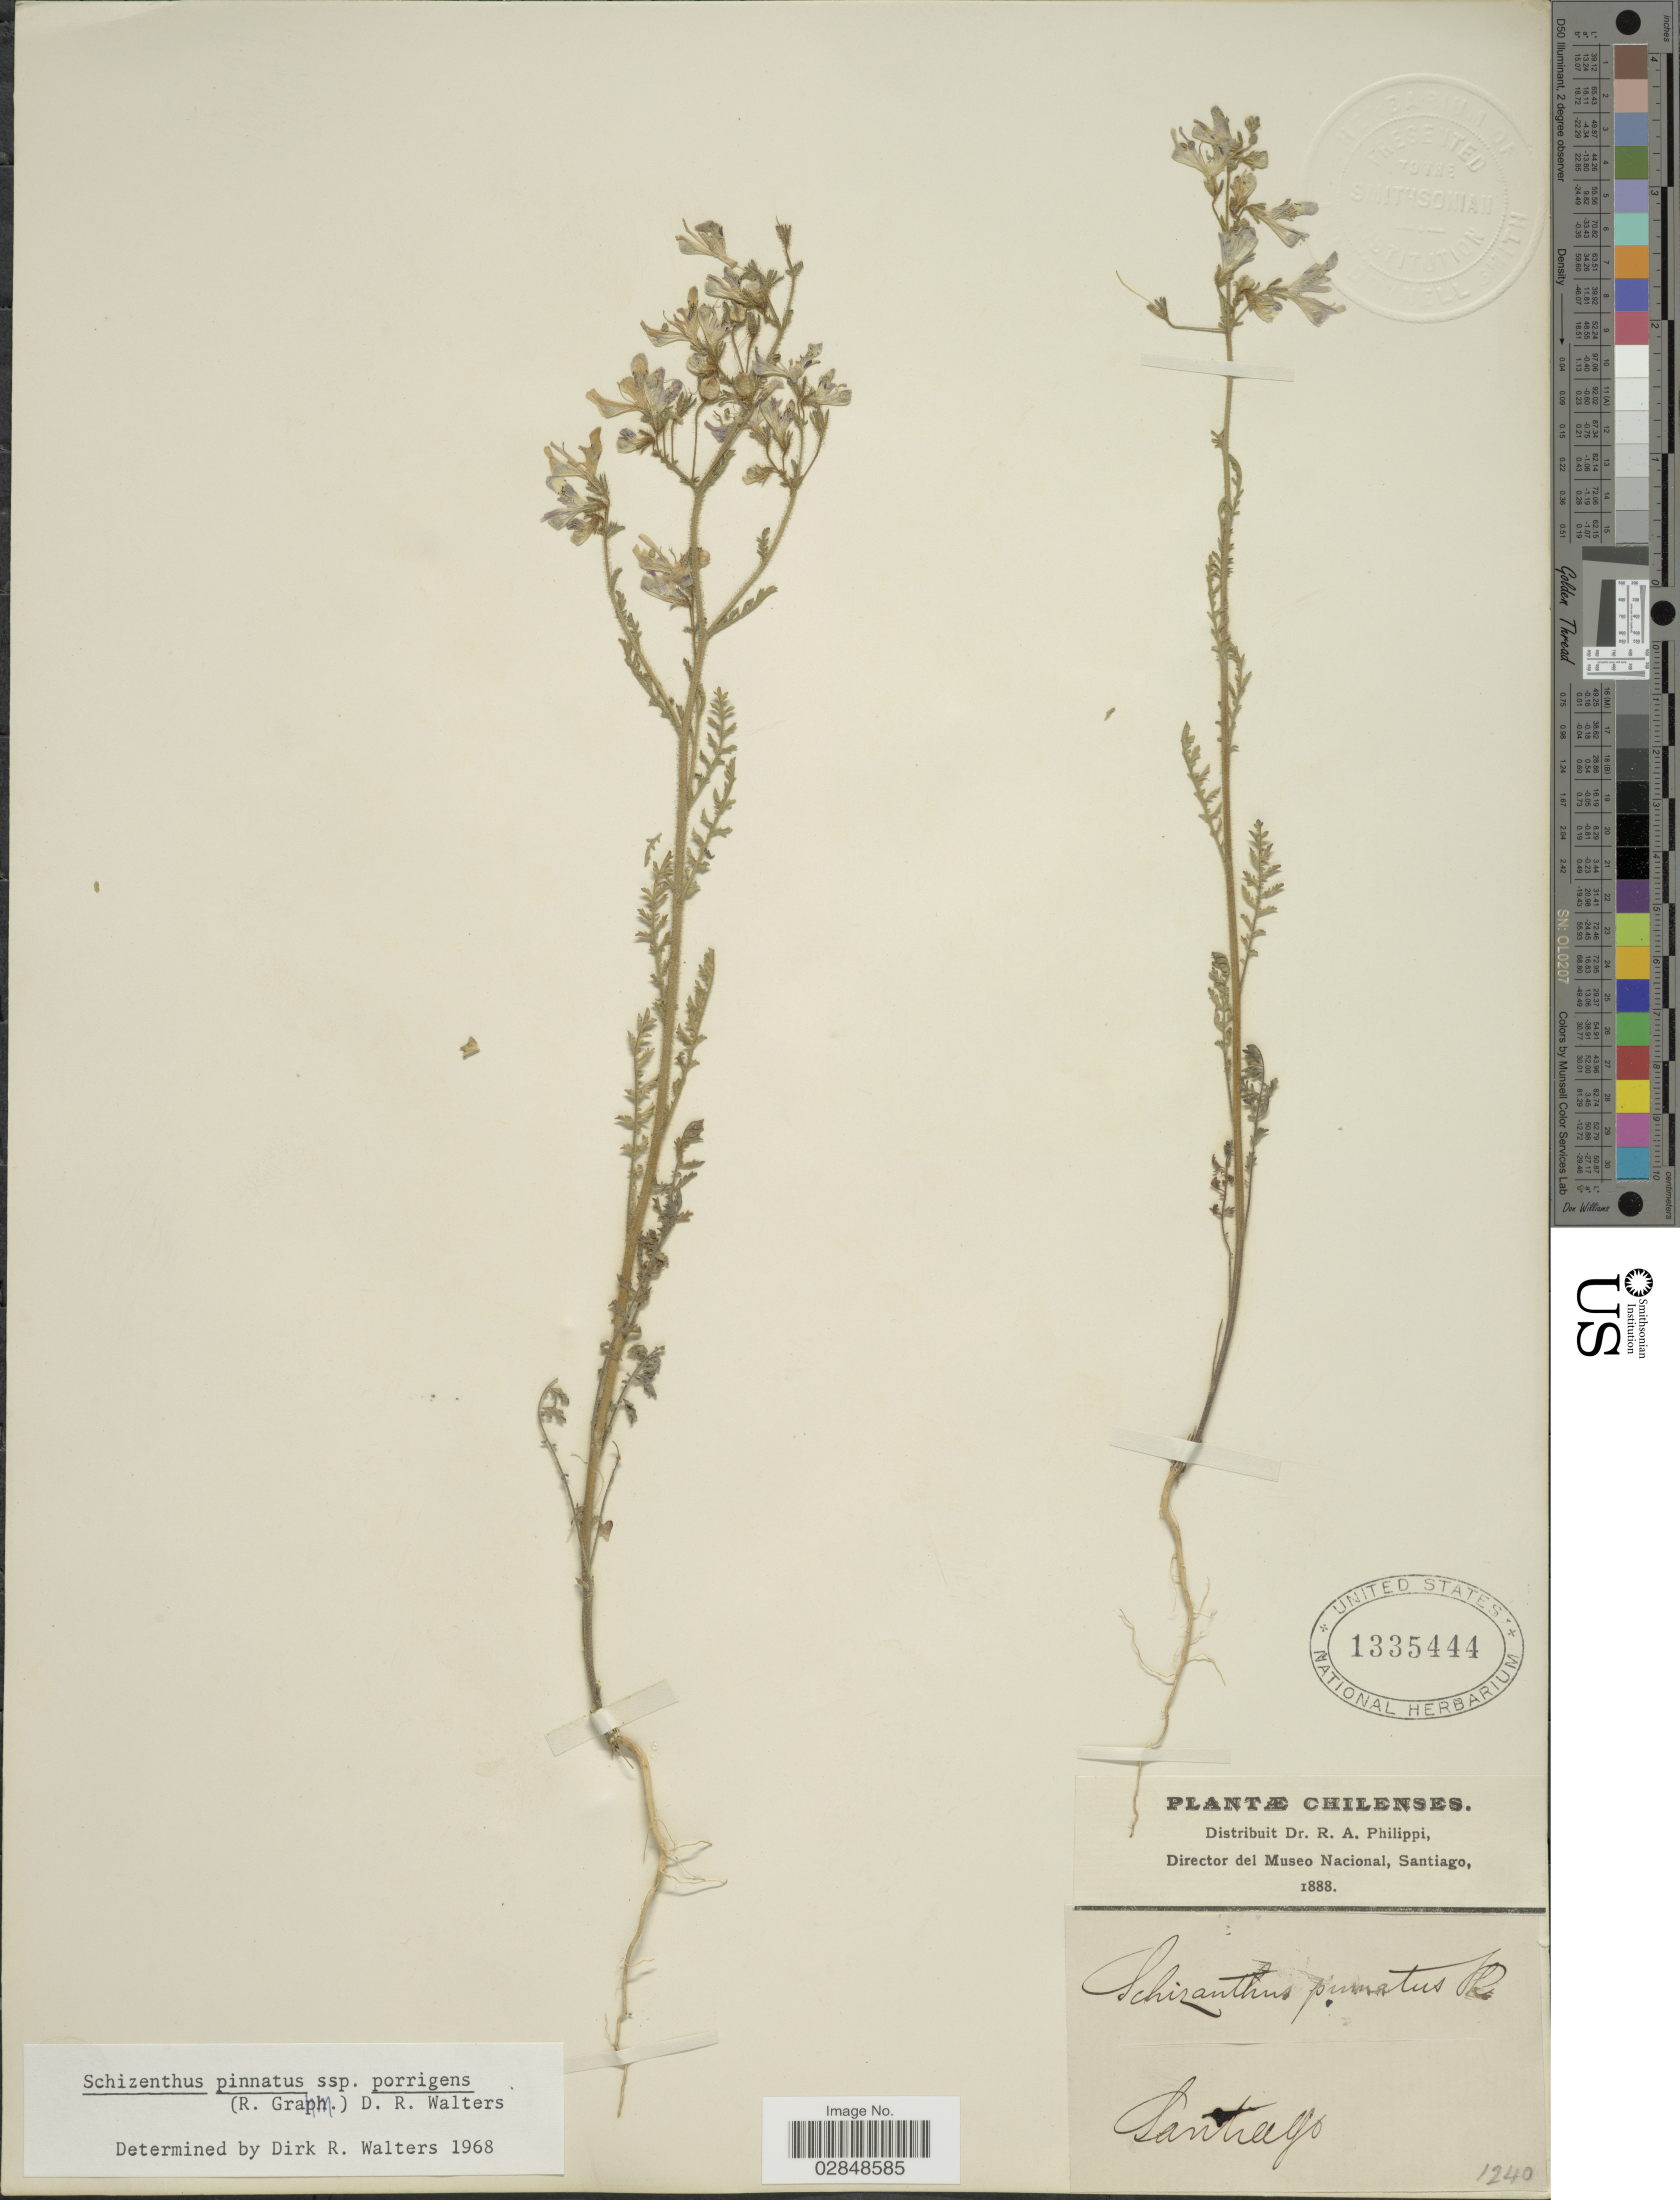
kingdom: Plantae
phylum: Tracheophyta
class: Magnoliopsida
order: Solanales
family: Solanaceae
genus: Schizanthus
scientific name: Schizanthus porrigens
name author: Graham ex Hook.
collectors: R. A. Philippi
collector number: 1240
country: Chile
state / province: Región Metropolitana (RM)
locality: Santiago.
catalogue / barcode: US 1335444